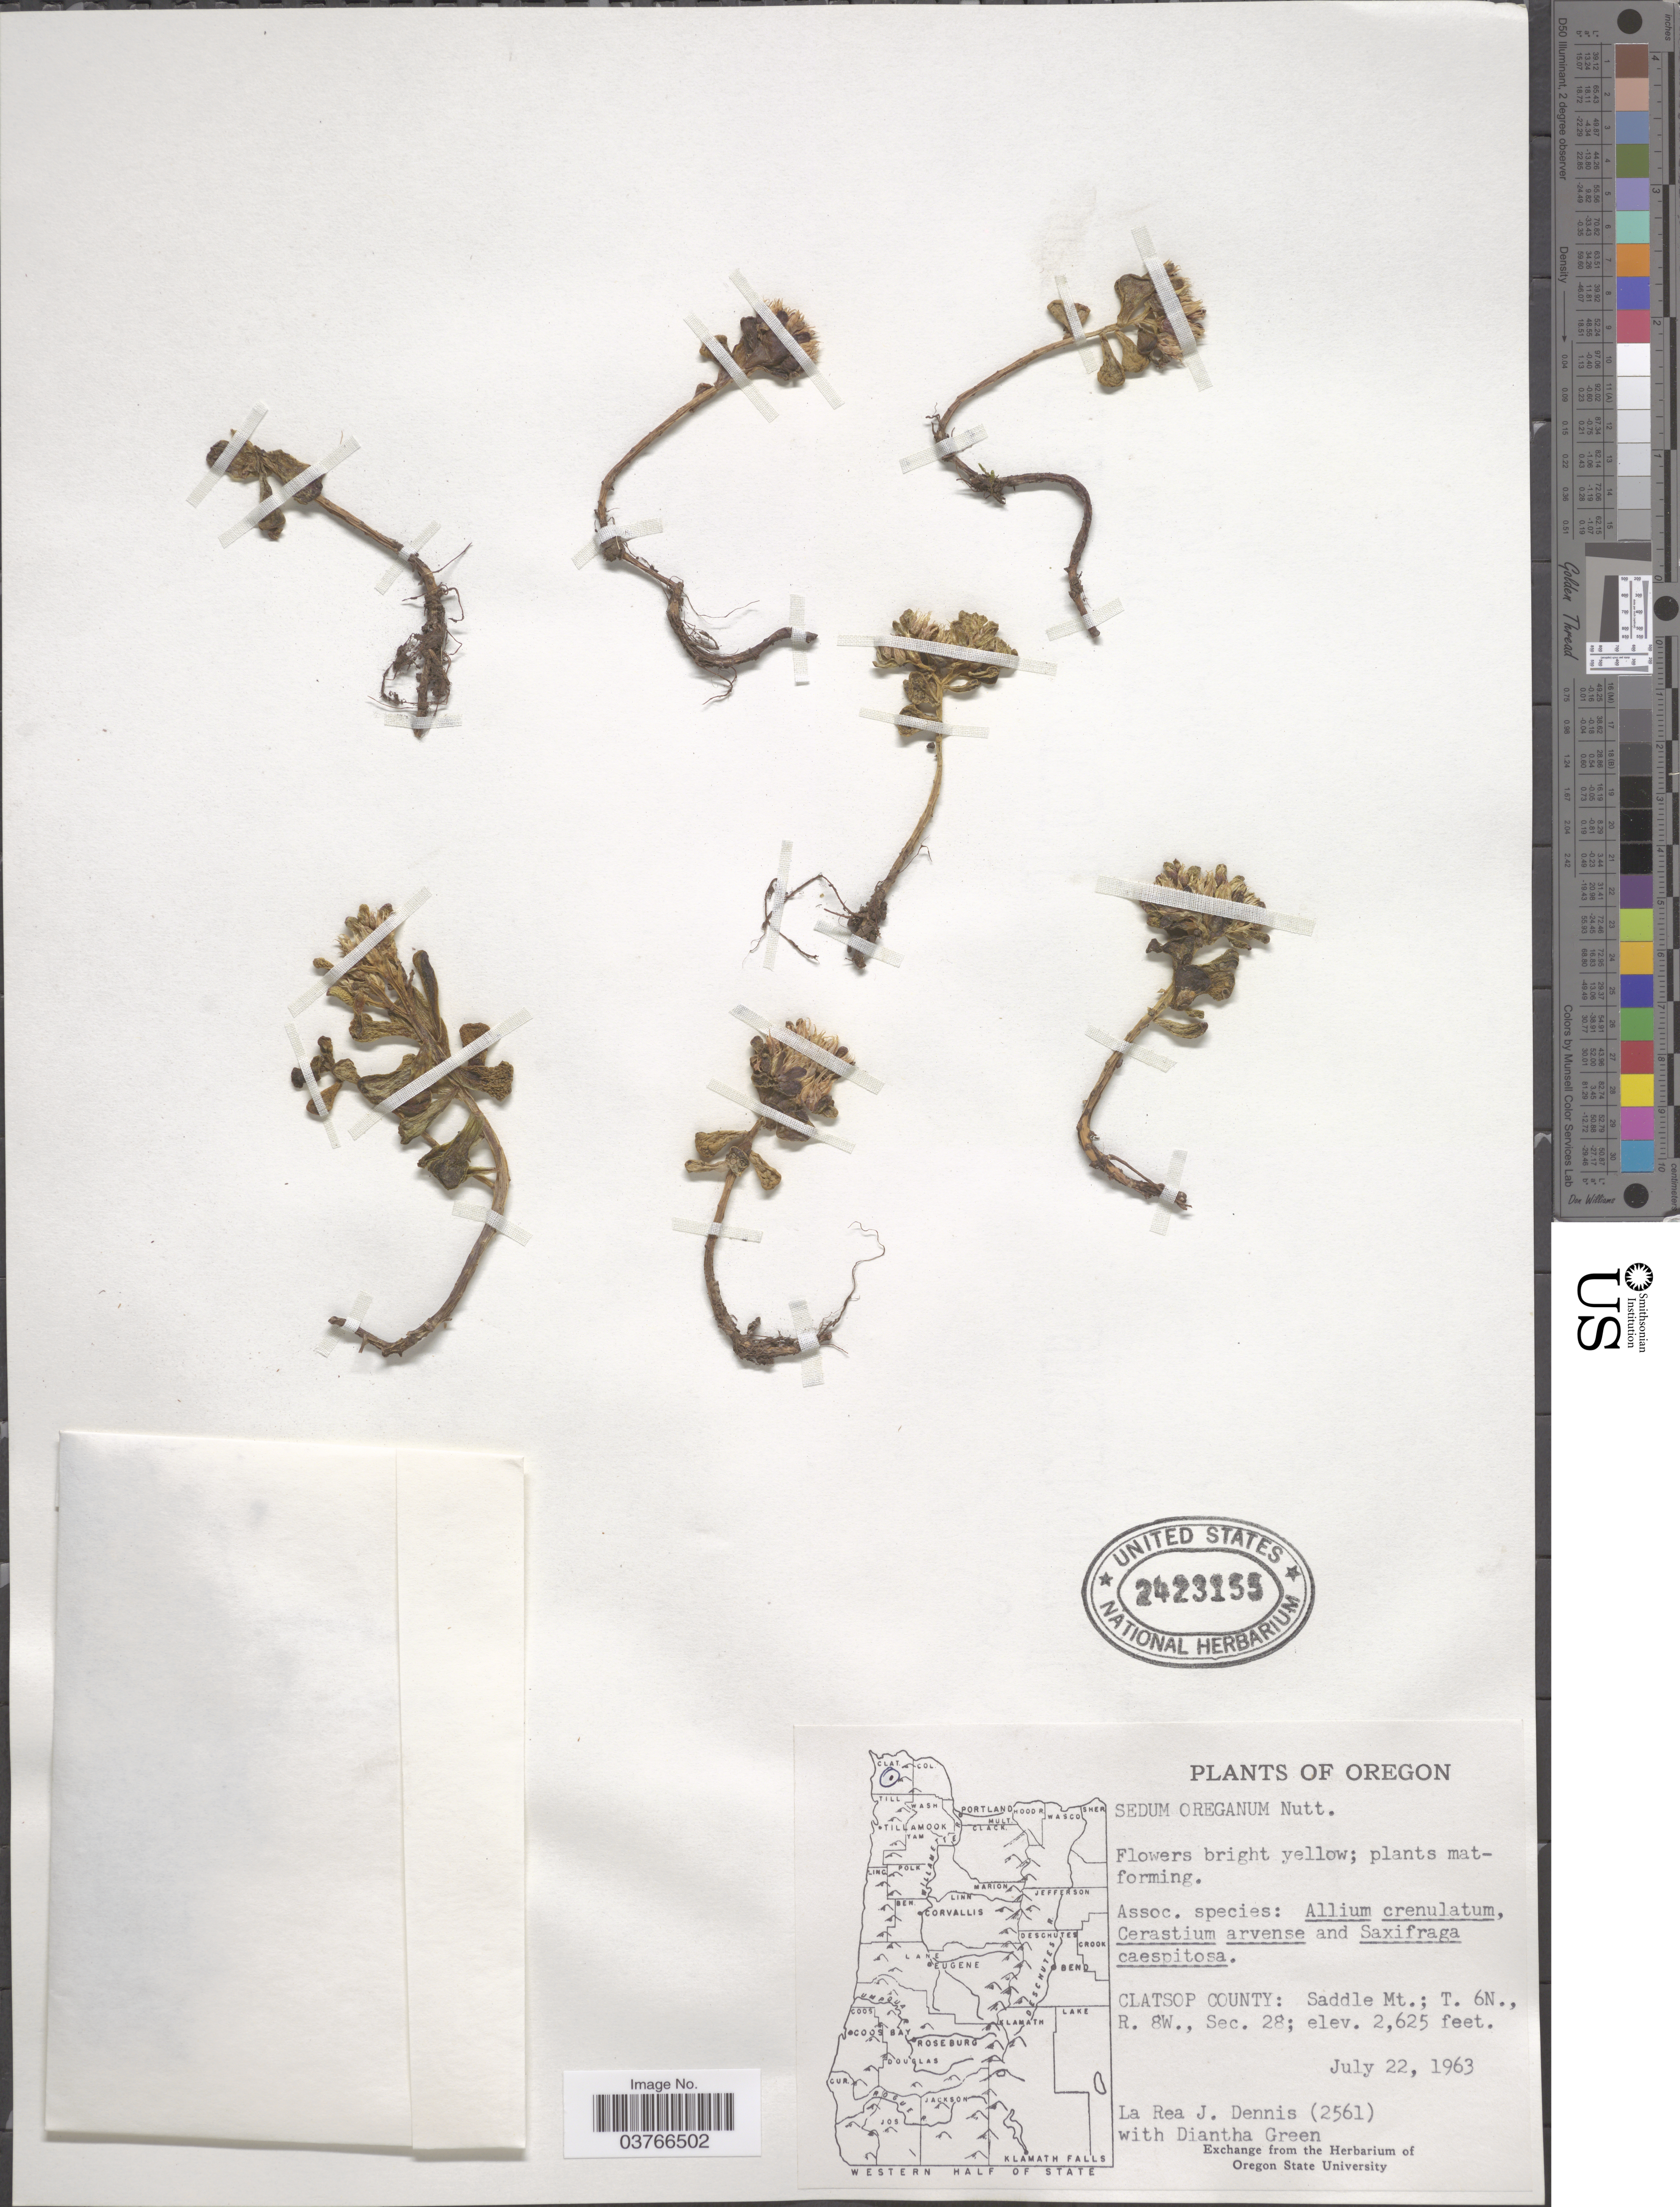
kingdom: Plantae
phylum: Tracheophyta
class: Magnoliopsida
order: Saxifragales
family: Crassulaceae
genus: Sedum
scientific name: Sedum oreganum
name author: Nutt.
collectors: L. Dennis & D. Green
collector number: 2561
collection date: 1963-07-22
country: United States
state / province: Oregon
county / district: Clatsop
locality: Clatsop County: Saddle Mt.; T. 6N., R. 8W., Sec. 28.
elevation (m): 800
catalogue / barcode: US 2423155